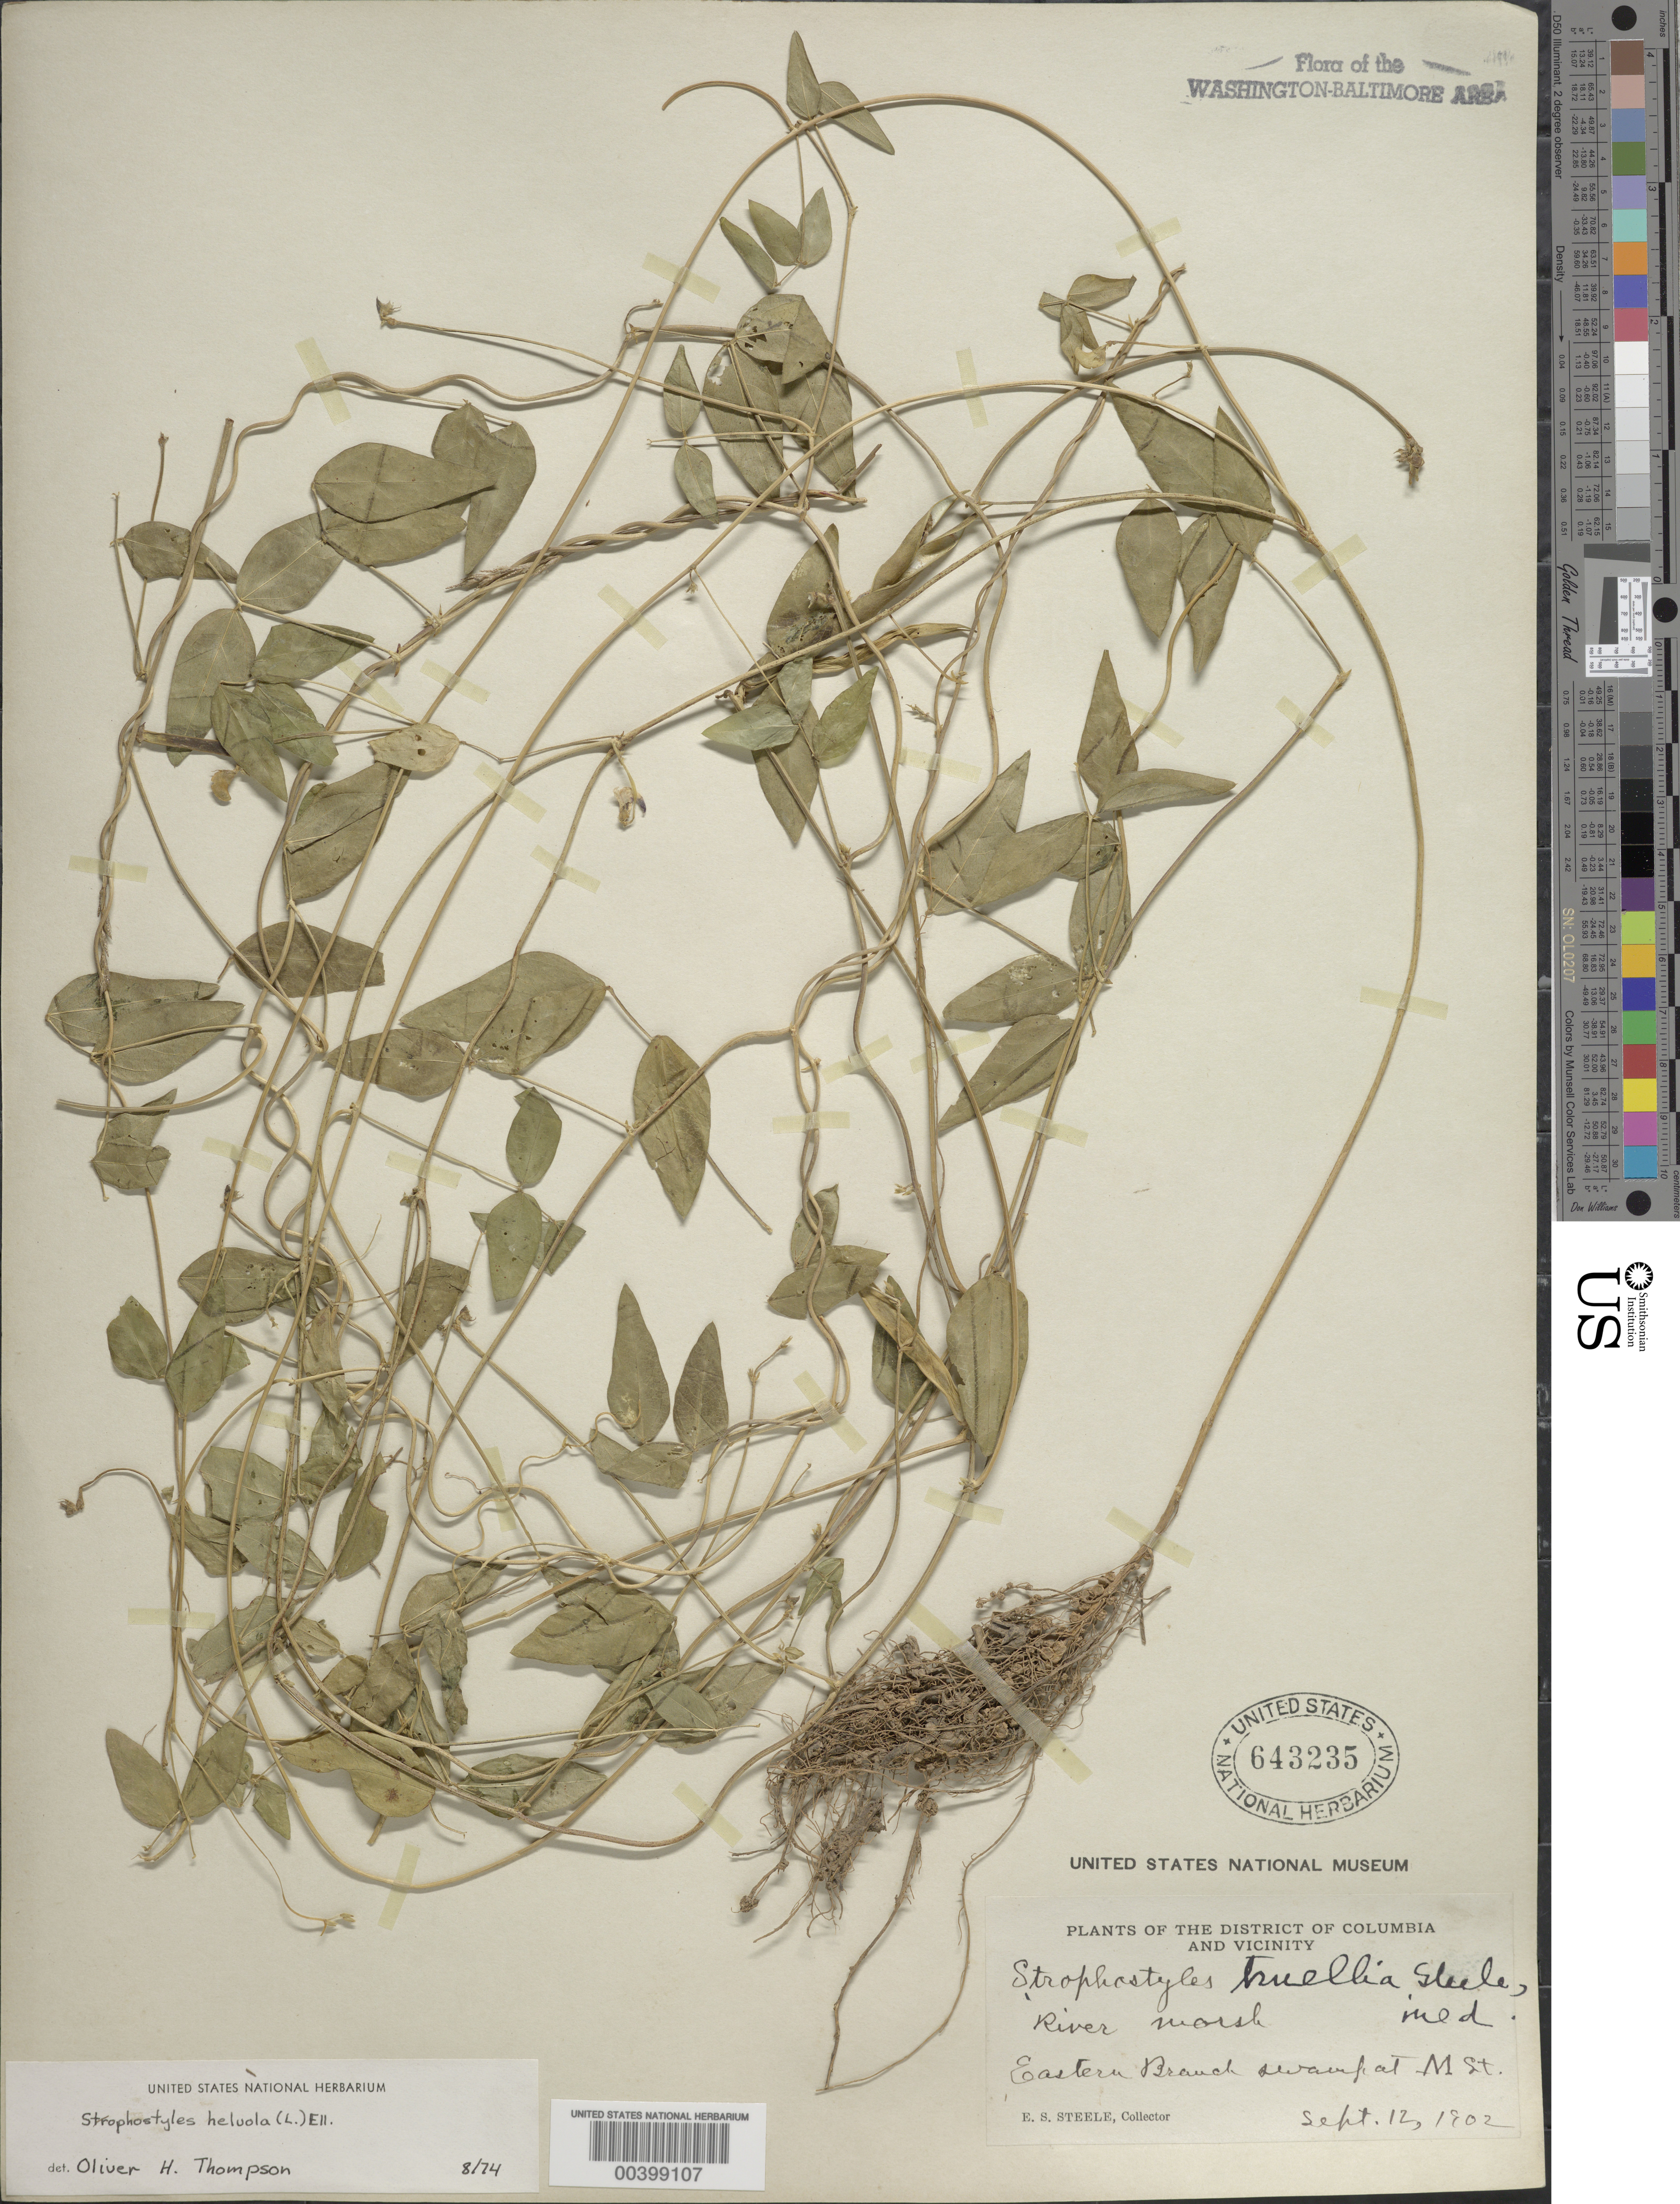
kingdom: Plantae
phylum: Tracheophyta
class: Magnoliopsida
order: Fabales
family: Fabaceae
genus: Strophostyles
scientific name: Strophostyles helvola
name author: (L.) Elliott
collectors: E. Steele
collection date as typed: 12 Sep 1902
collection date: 1902-09-12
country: United States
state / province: District of Columbia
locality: Eastern Branch marsh, M Street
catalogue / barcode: US 643235